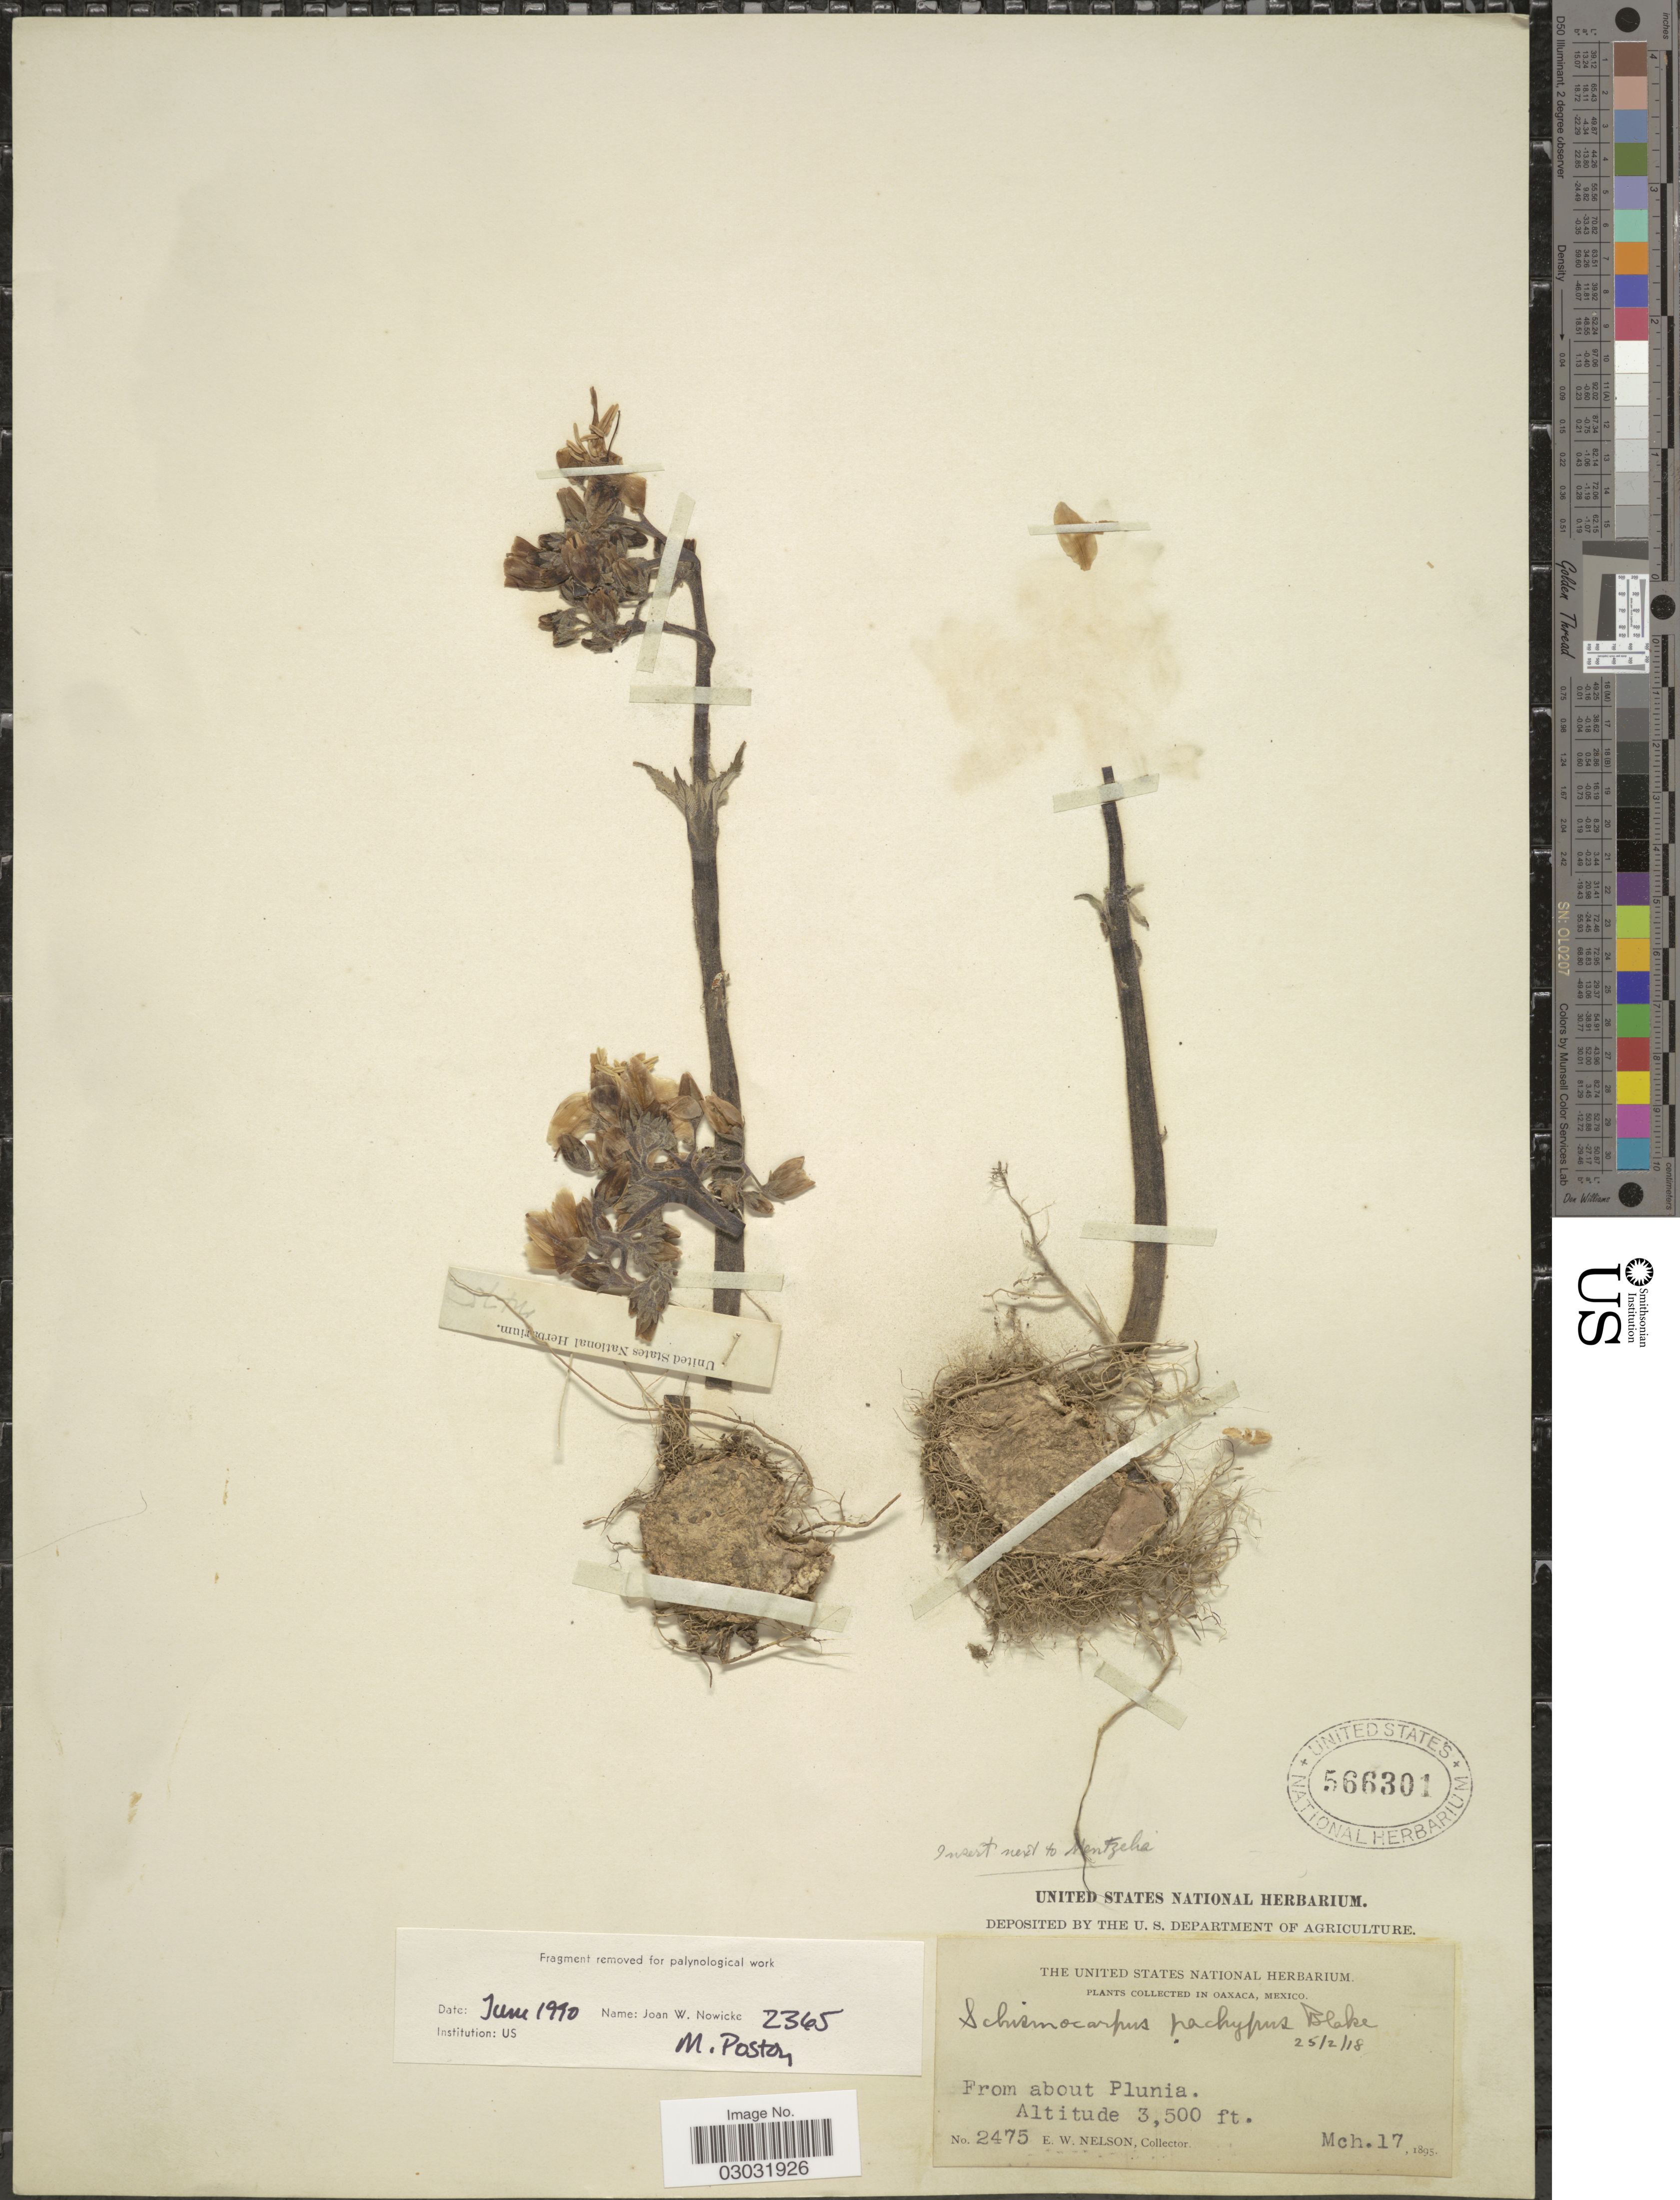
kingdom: Plantae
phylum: Tracheophyta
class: Magnoliopsida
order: Cornales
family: Loasaceae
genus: Schismocarpus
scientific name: Schismocarpus pachypus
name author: S.F. Blake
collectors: E. W. Nelson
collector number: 2475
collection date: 1895-03-17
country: Mexico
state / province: Oaxaca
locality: In Oaxaca. From about Plunia.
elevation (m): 1067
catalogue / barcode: US 566301